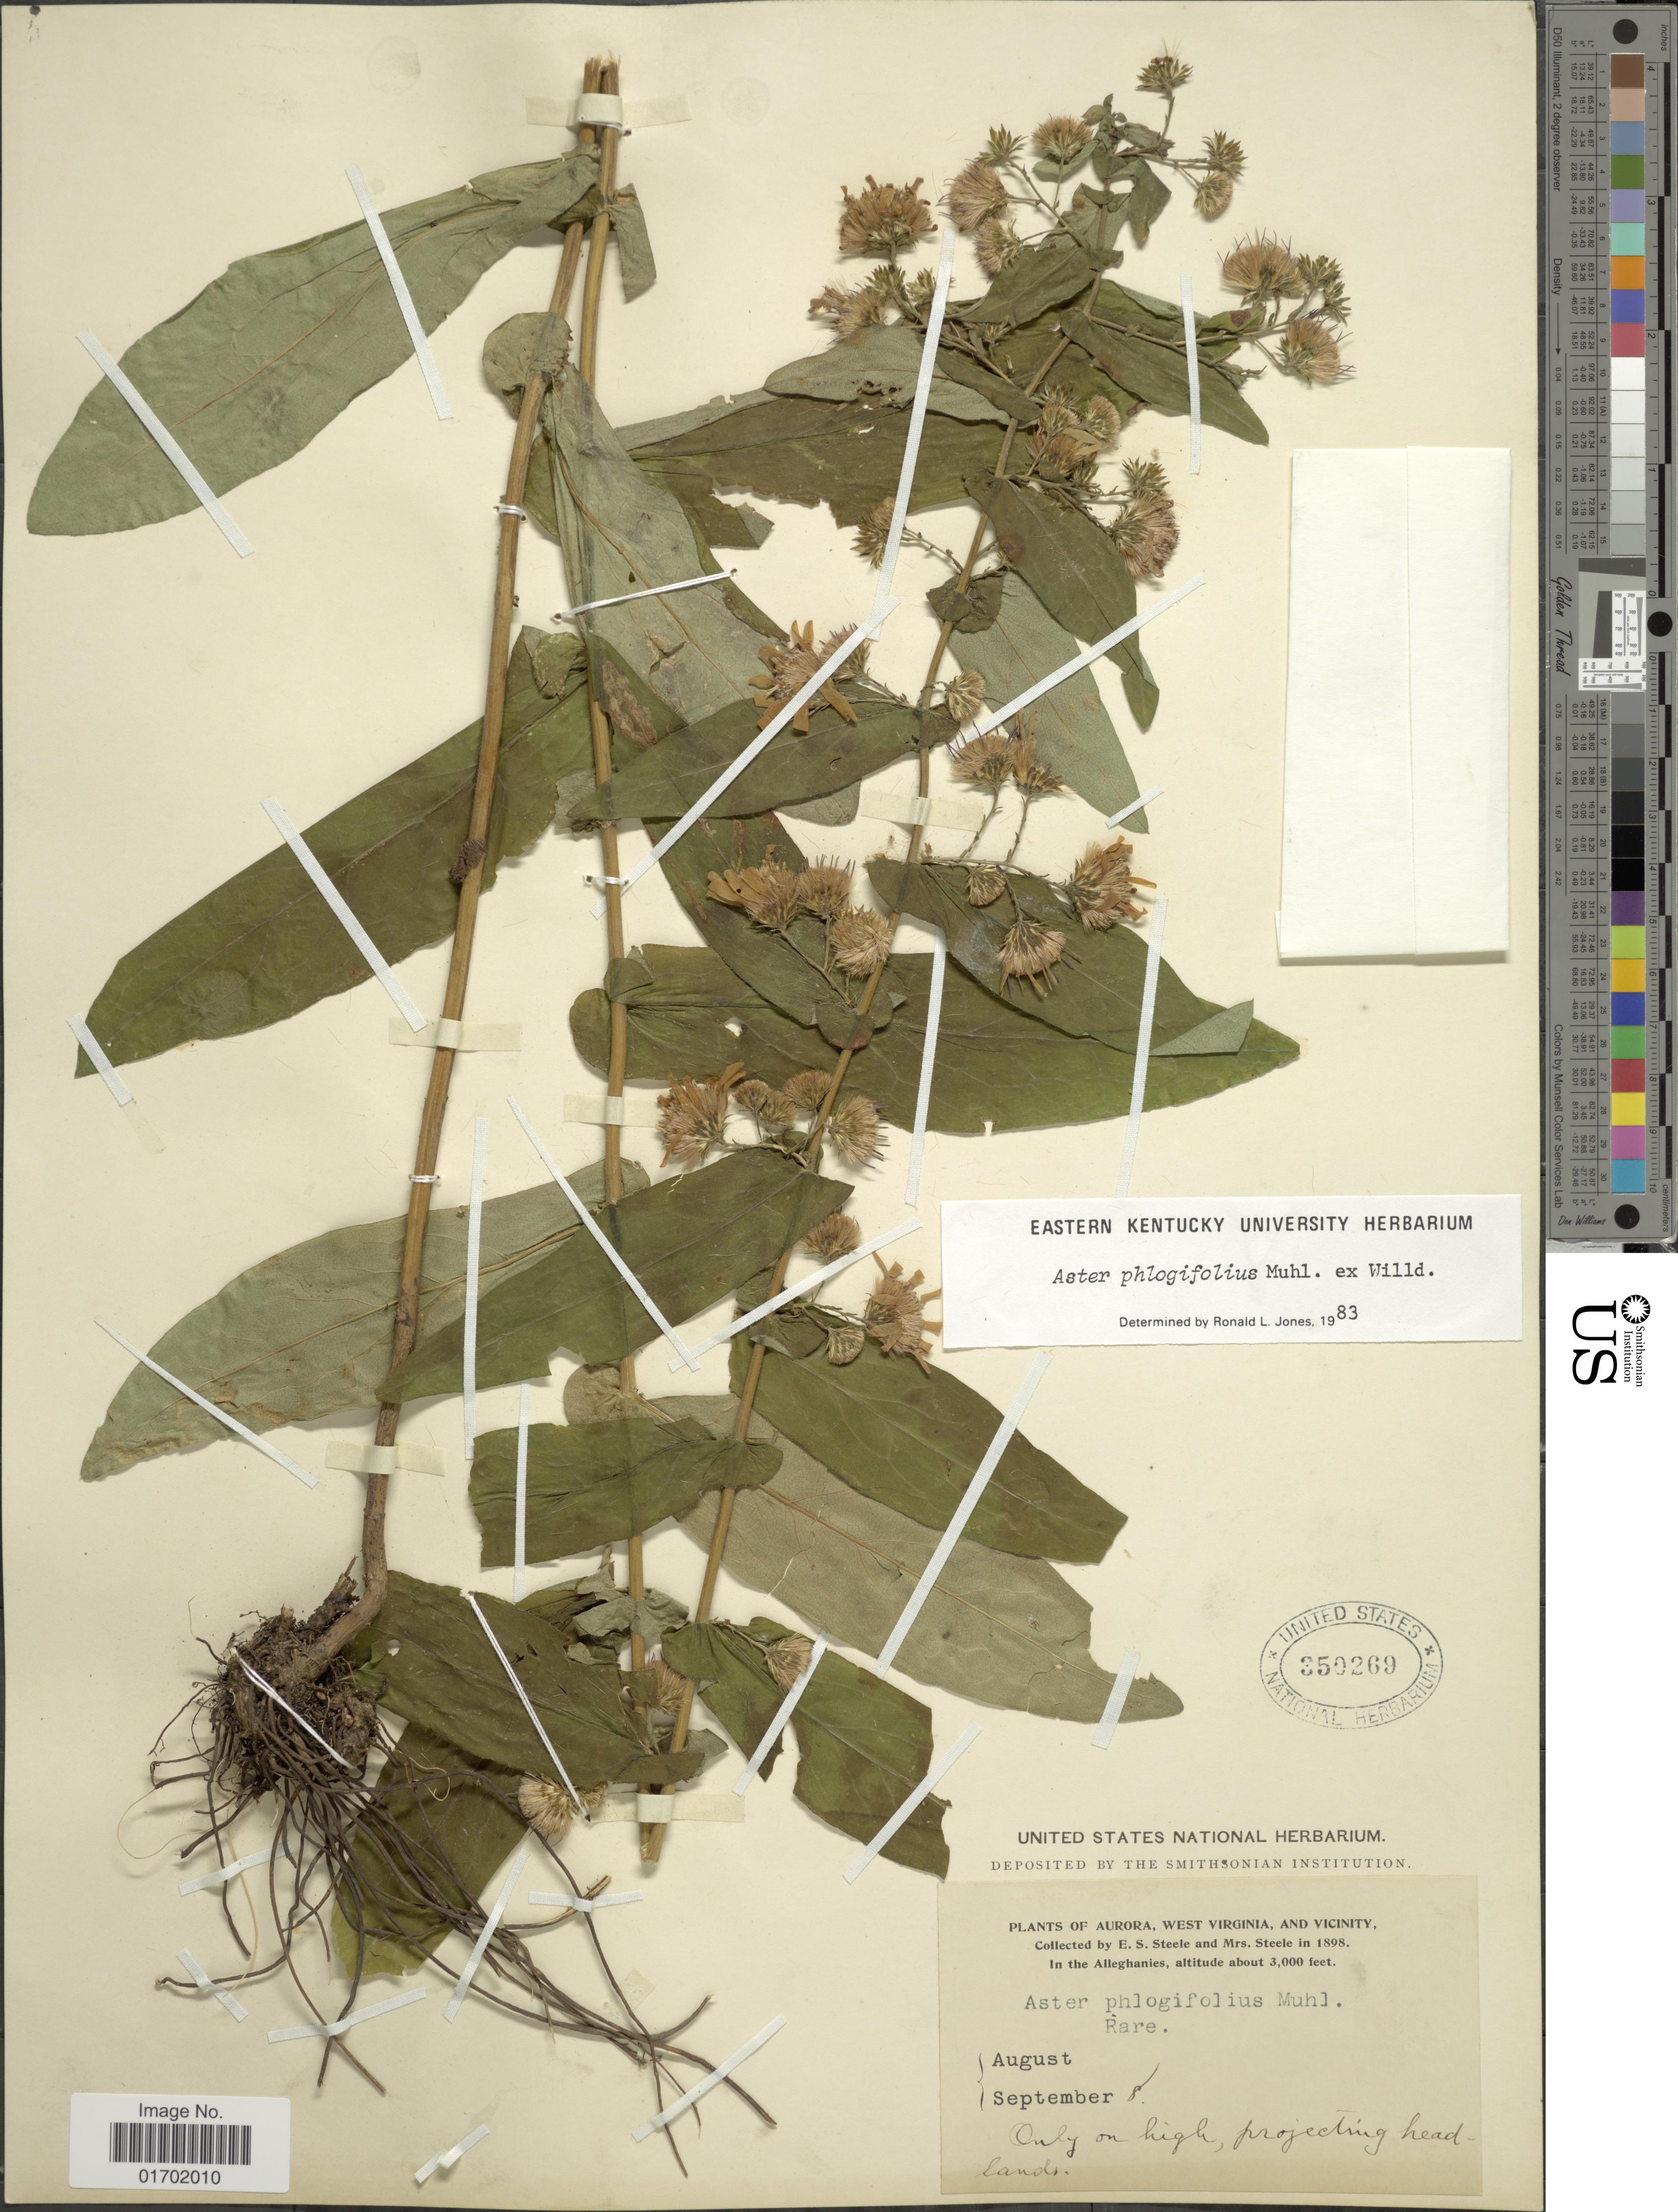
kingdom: Plantae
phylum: Tracheophyta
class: Magnoliopsida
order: Asterales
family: Asteraceae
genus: Symphyotrichum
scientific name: Symphyotrichum phlogifolium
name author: (Muhl. ex Willd.) G.L. Nesom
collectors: E. Steele & Mrs. E. S. Steele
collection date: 1898-09-08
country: United States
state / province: West Virginia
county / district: Preston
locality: Aurora, West Virginia, and Vicinity, in the Alleghanies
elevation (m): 914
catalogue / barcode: US 350269